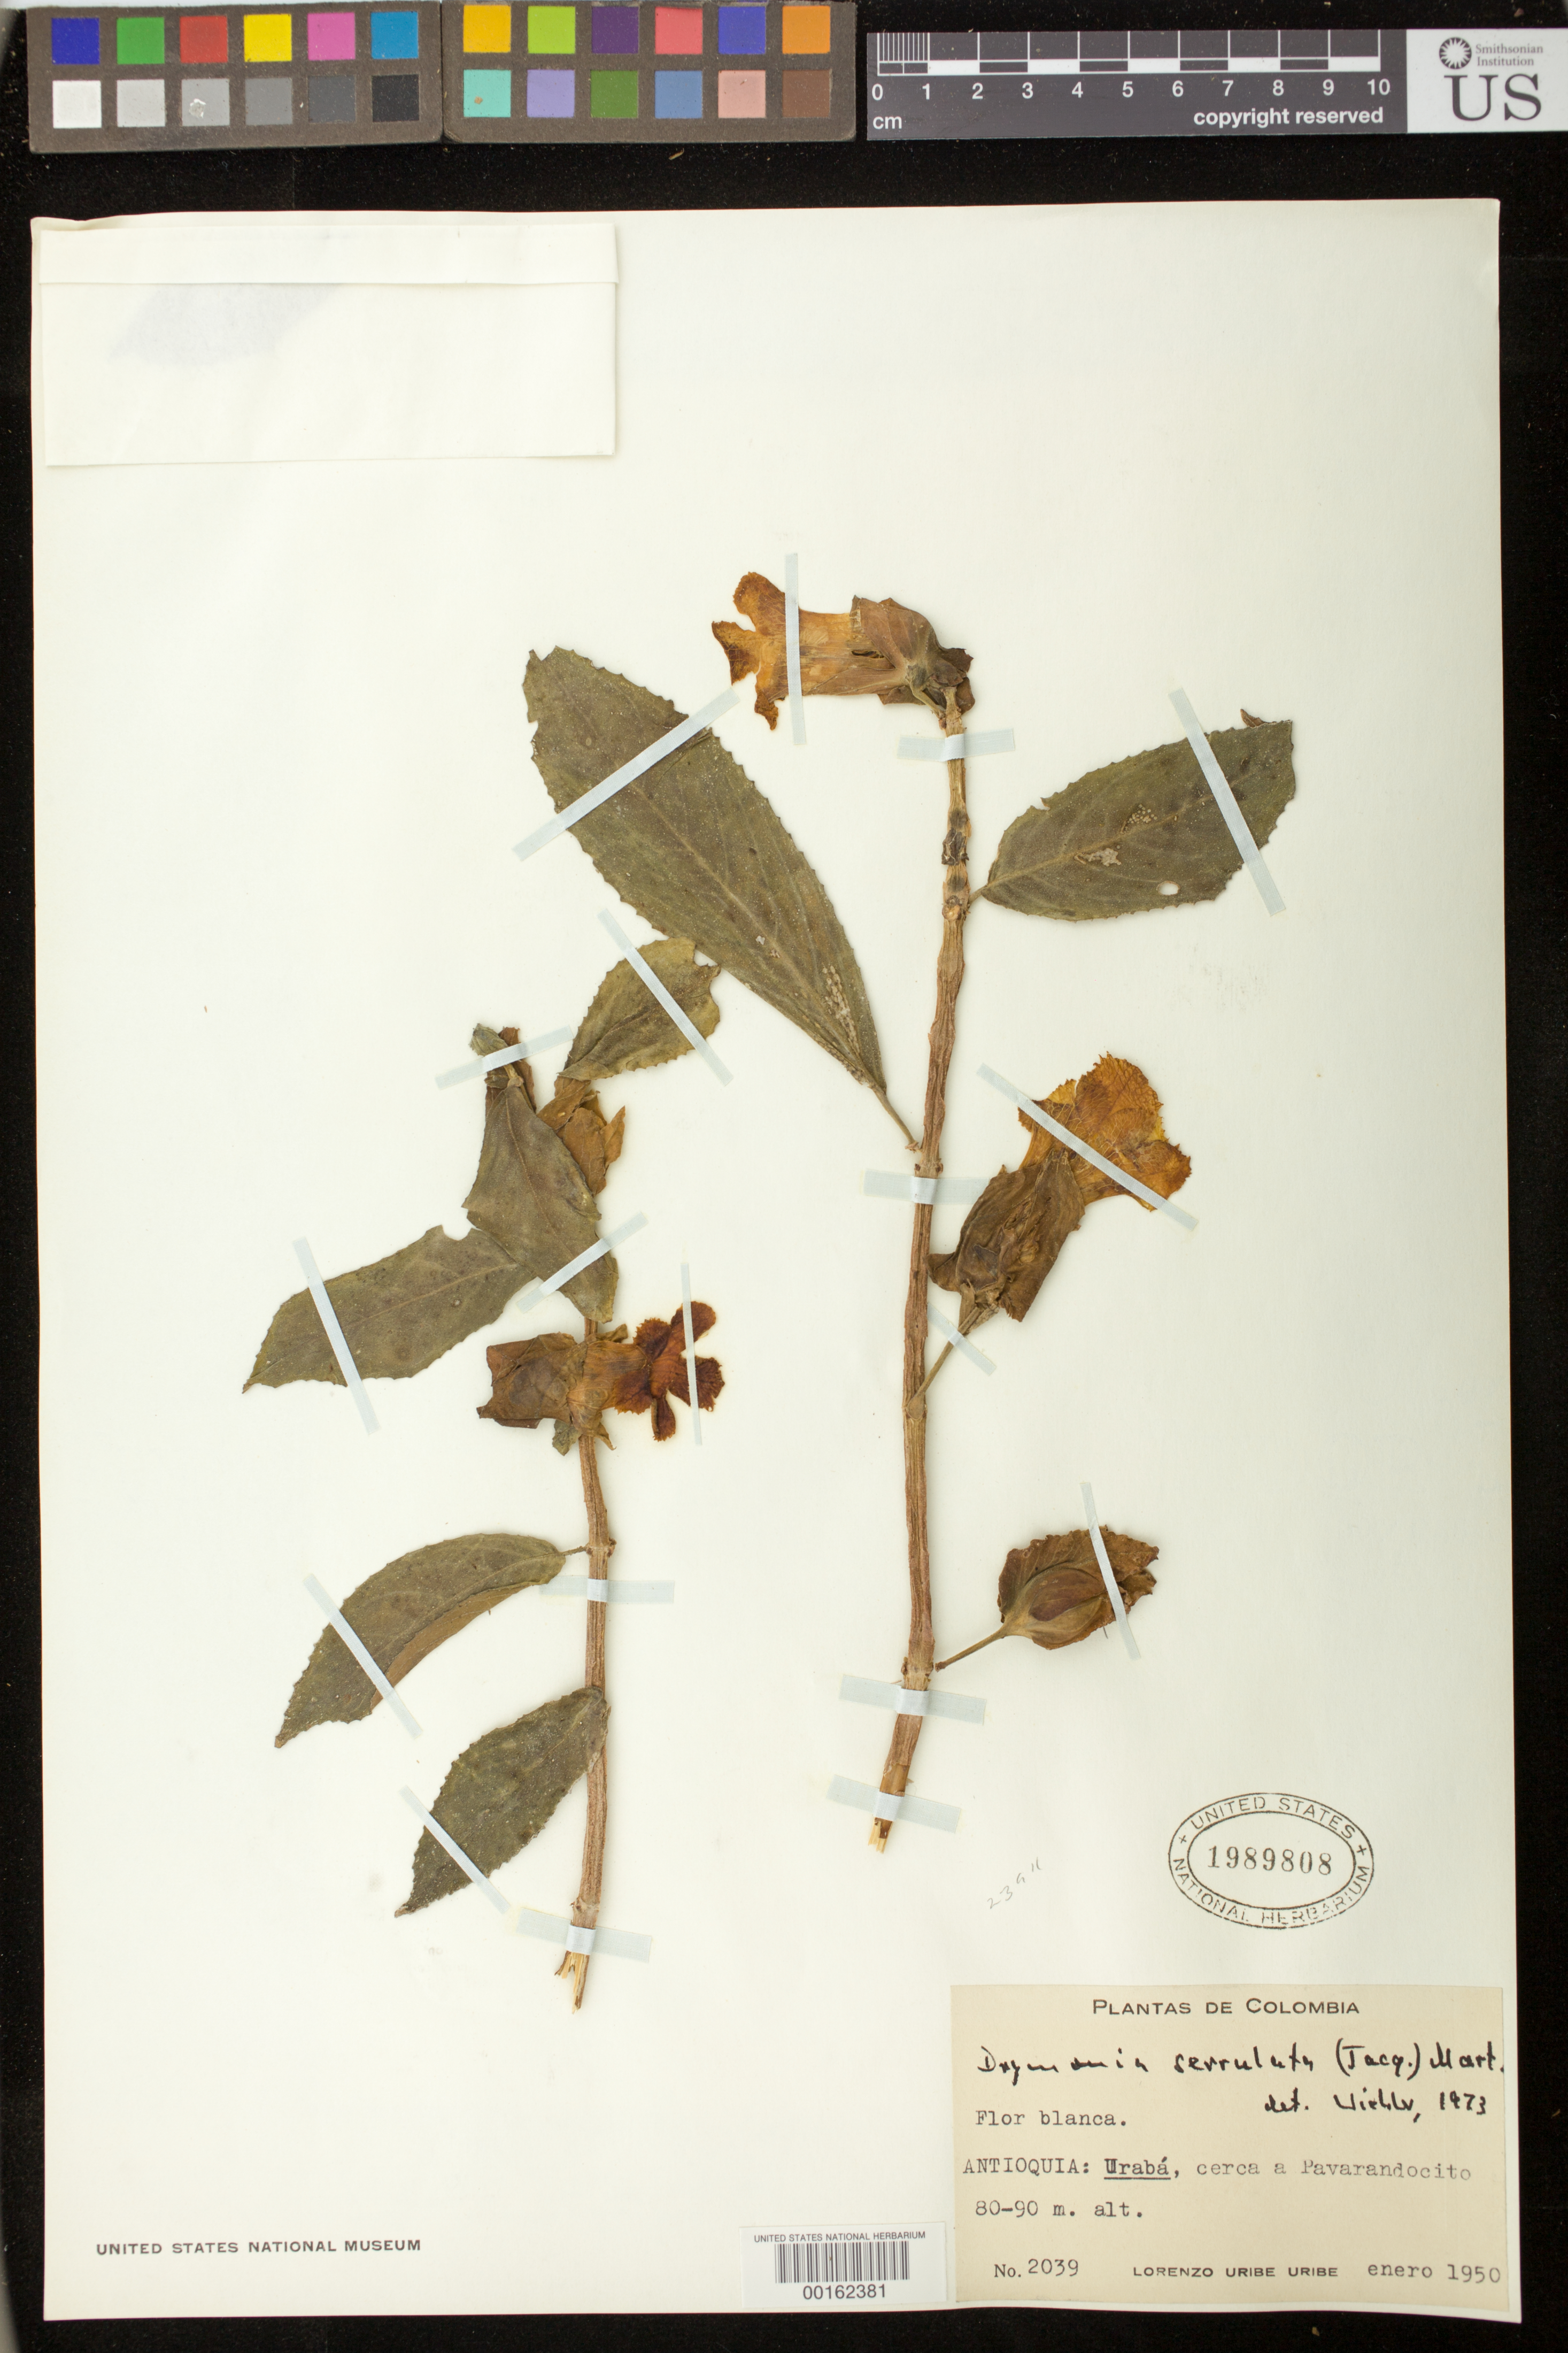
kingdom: Plantae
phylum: Tracheophyta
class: Magnoliopsida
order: Lamiales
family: Gesneriaceae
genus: Drymonia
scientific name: Drymonia serrulata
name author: (Jacq.) Mart.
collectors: L. Uribe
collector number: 2039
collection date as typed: Jan 1950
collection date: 1950-01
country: Colombia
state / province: Antioquia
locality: Uraba, near Pavarandocito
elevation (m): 80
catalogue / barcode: US 1989808